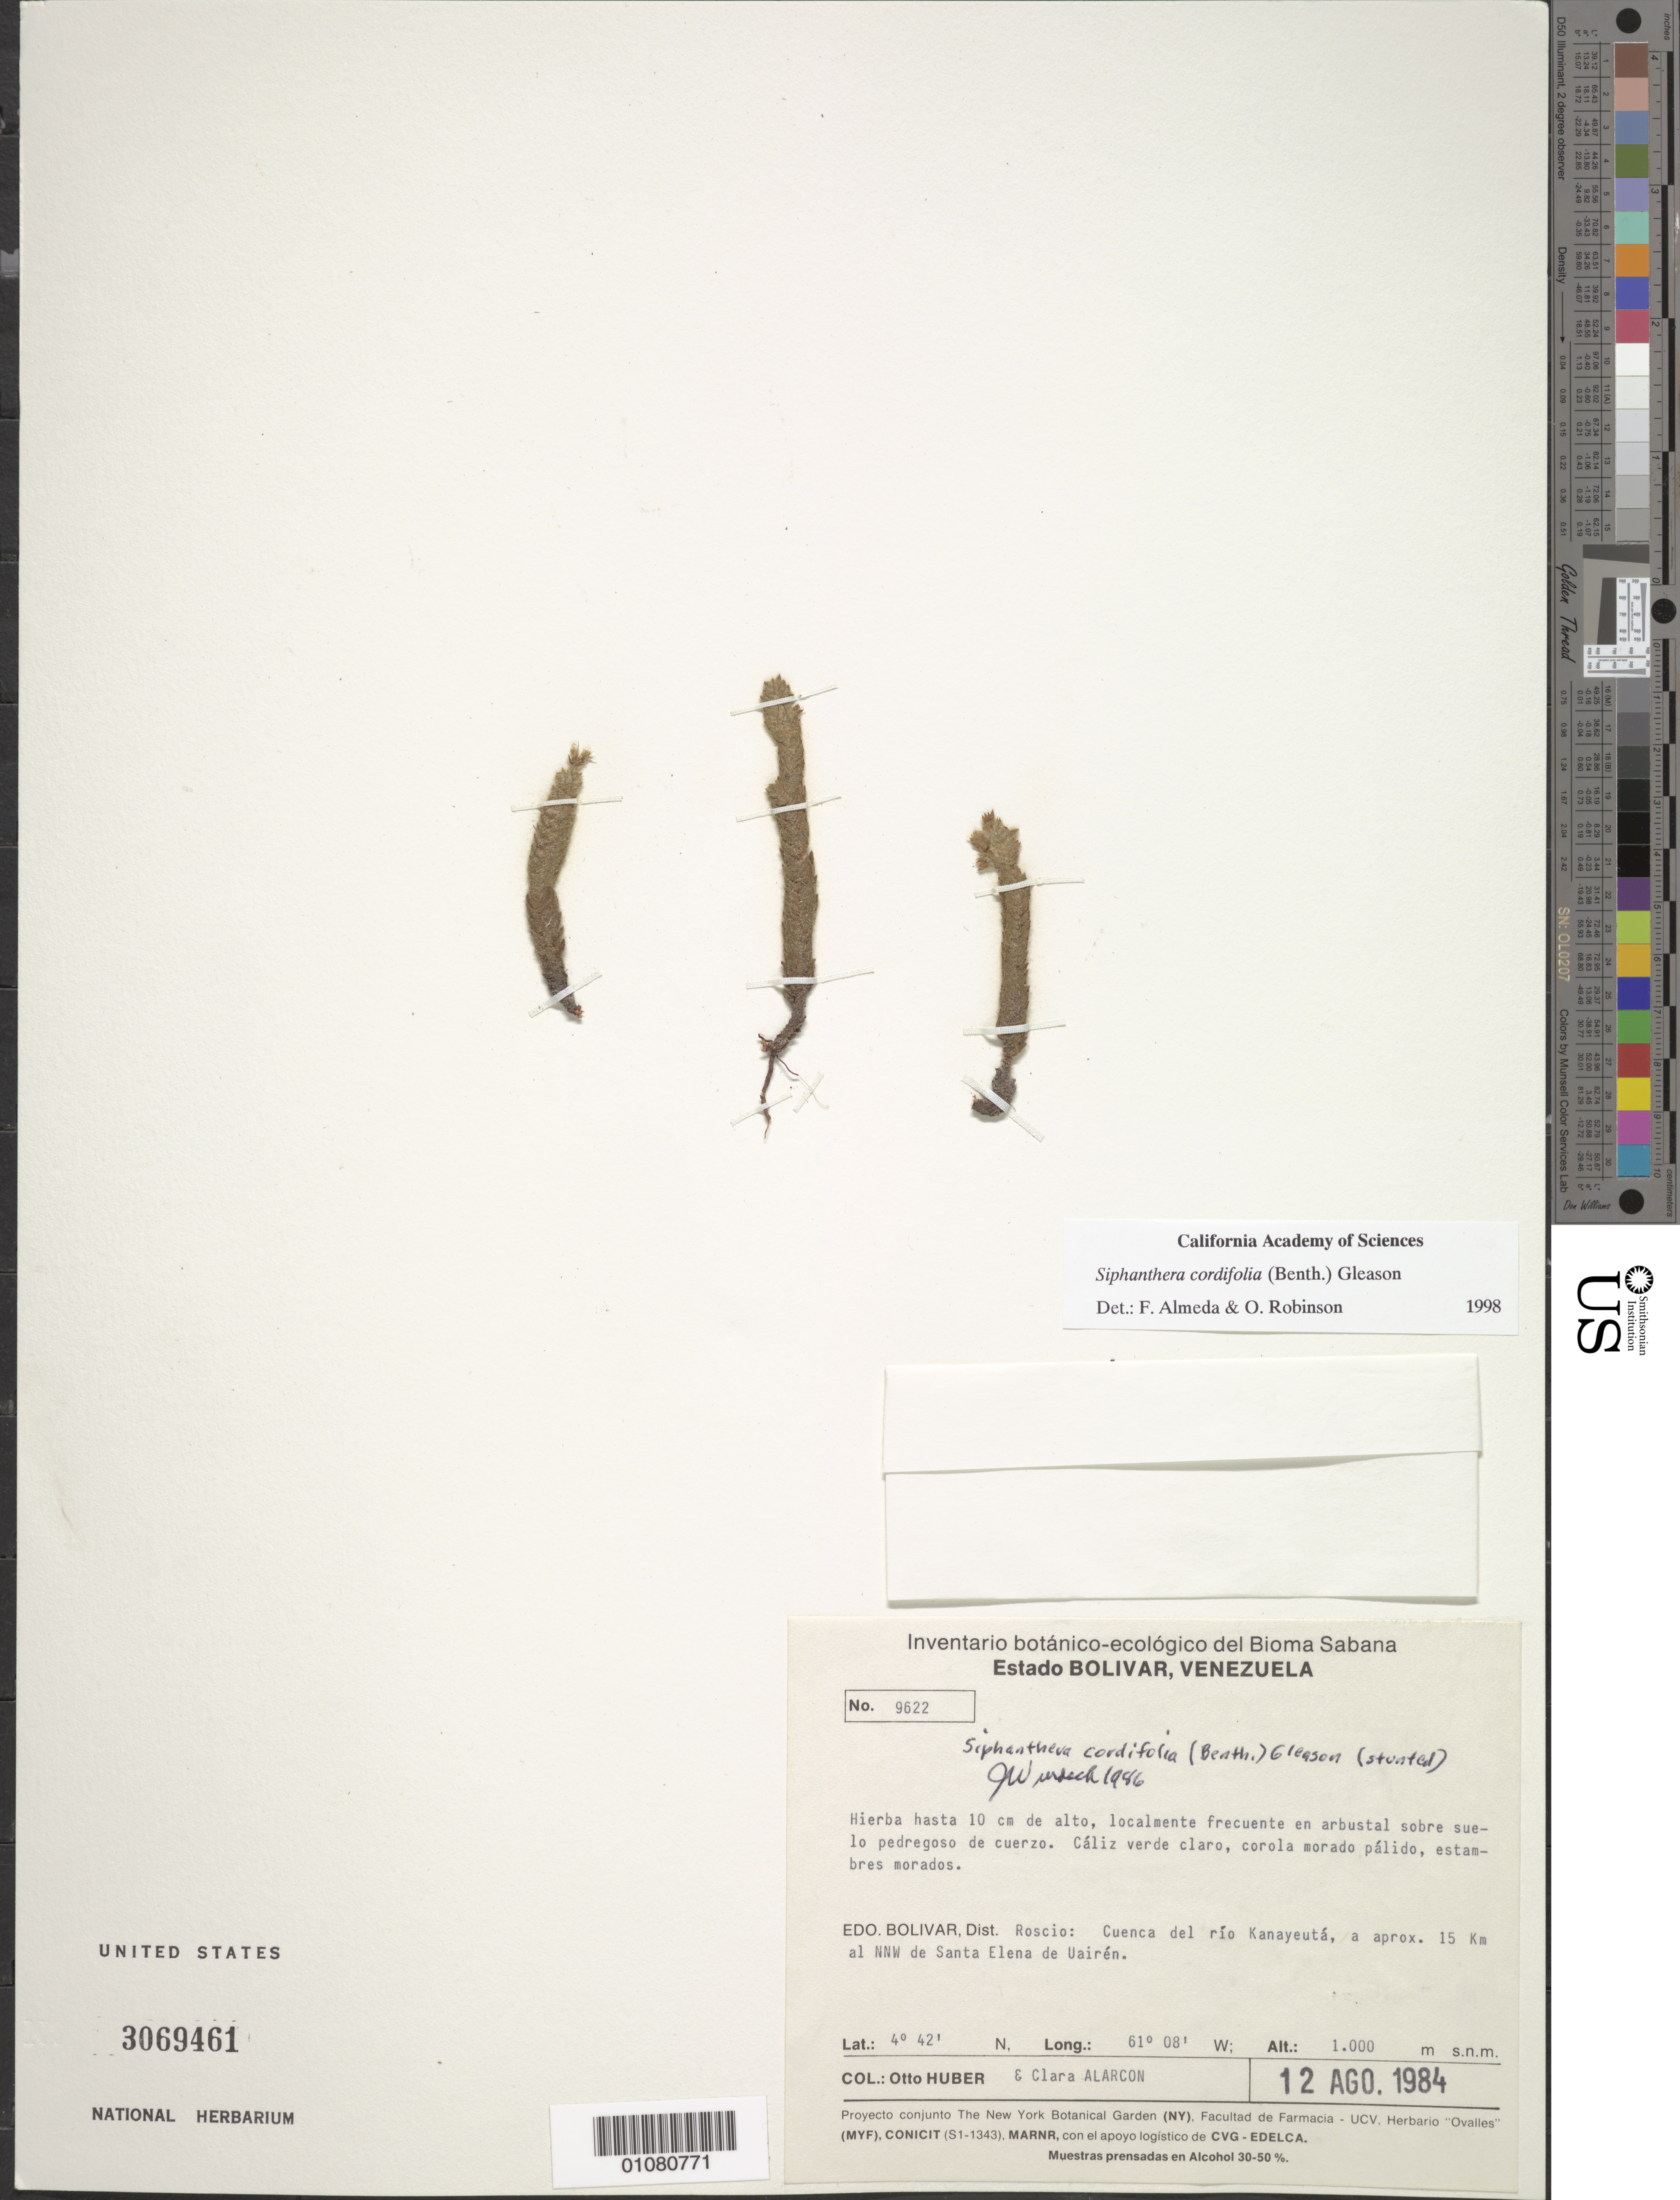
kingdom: Plantae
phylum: Tracheophyta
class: Magnoliopsida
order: Myrtales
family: Melastomataceae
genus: Siphanthera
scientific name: Siphanthera cordifolia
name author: (Benth.) Gleason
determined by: Almeda, F.; Robinson, O.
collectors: O. Huber & C. Alarcon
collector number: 9622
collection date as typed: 12-Aug-84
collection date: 1984-08-12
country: Venezuela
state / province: Bolívar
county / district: Roscio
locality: cuenca del Río Kanayeuta, aprox. 15 km al NNW de Santa Elena de Uairén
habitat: Arbustal sobre suelo pedregoso de cuerzo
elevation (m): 1000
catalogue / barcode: US 3069461